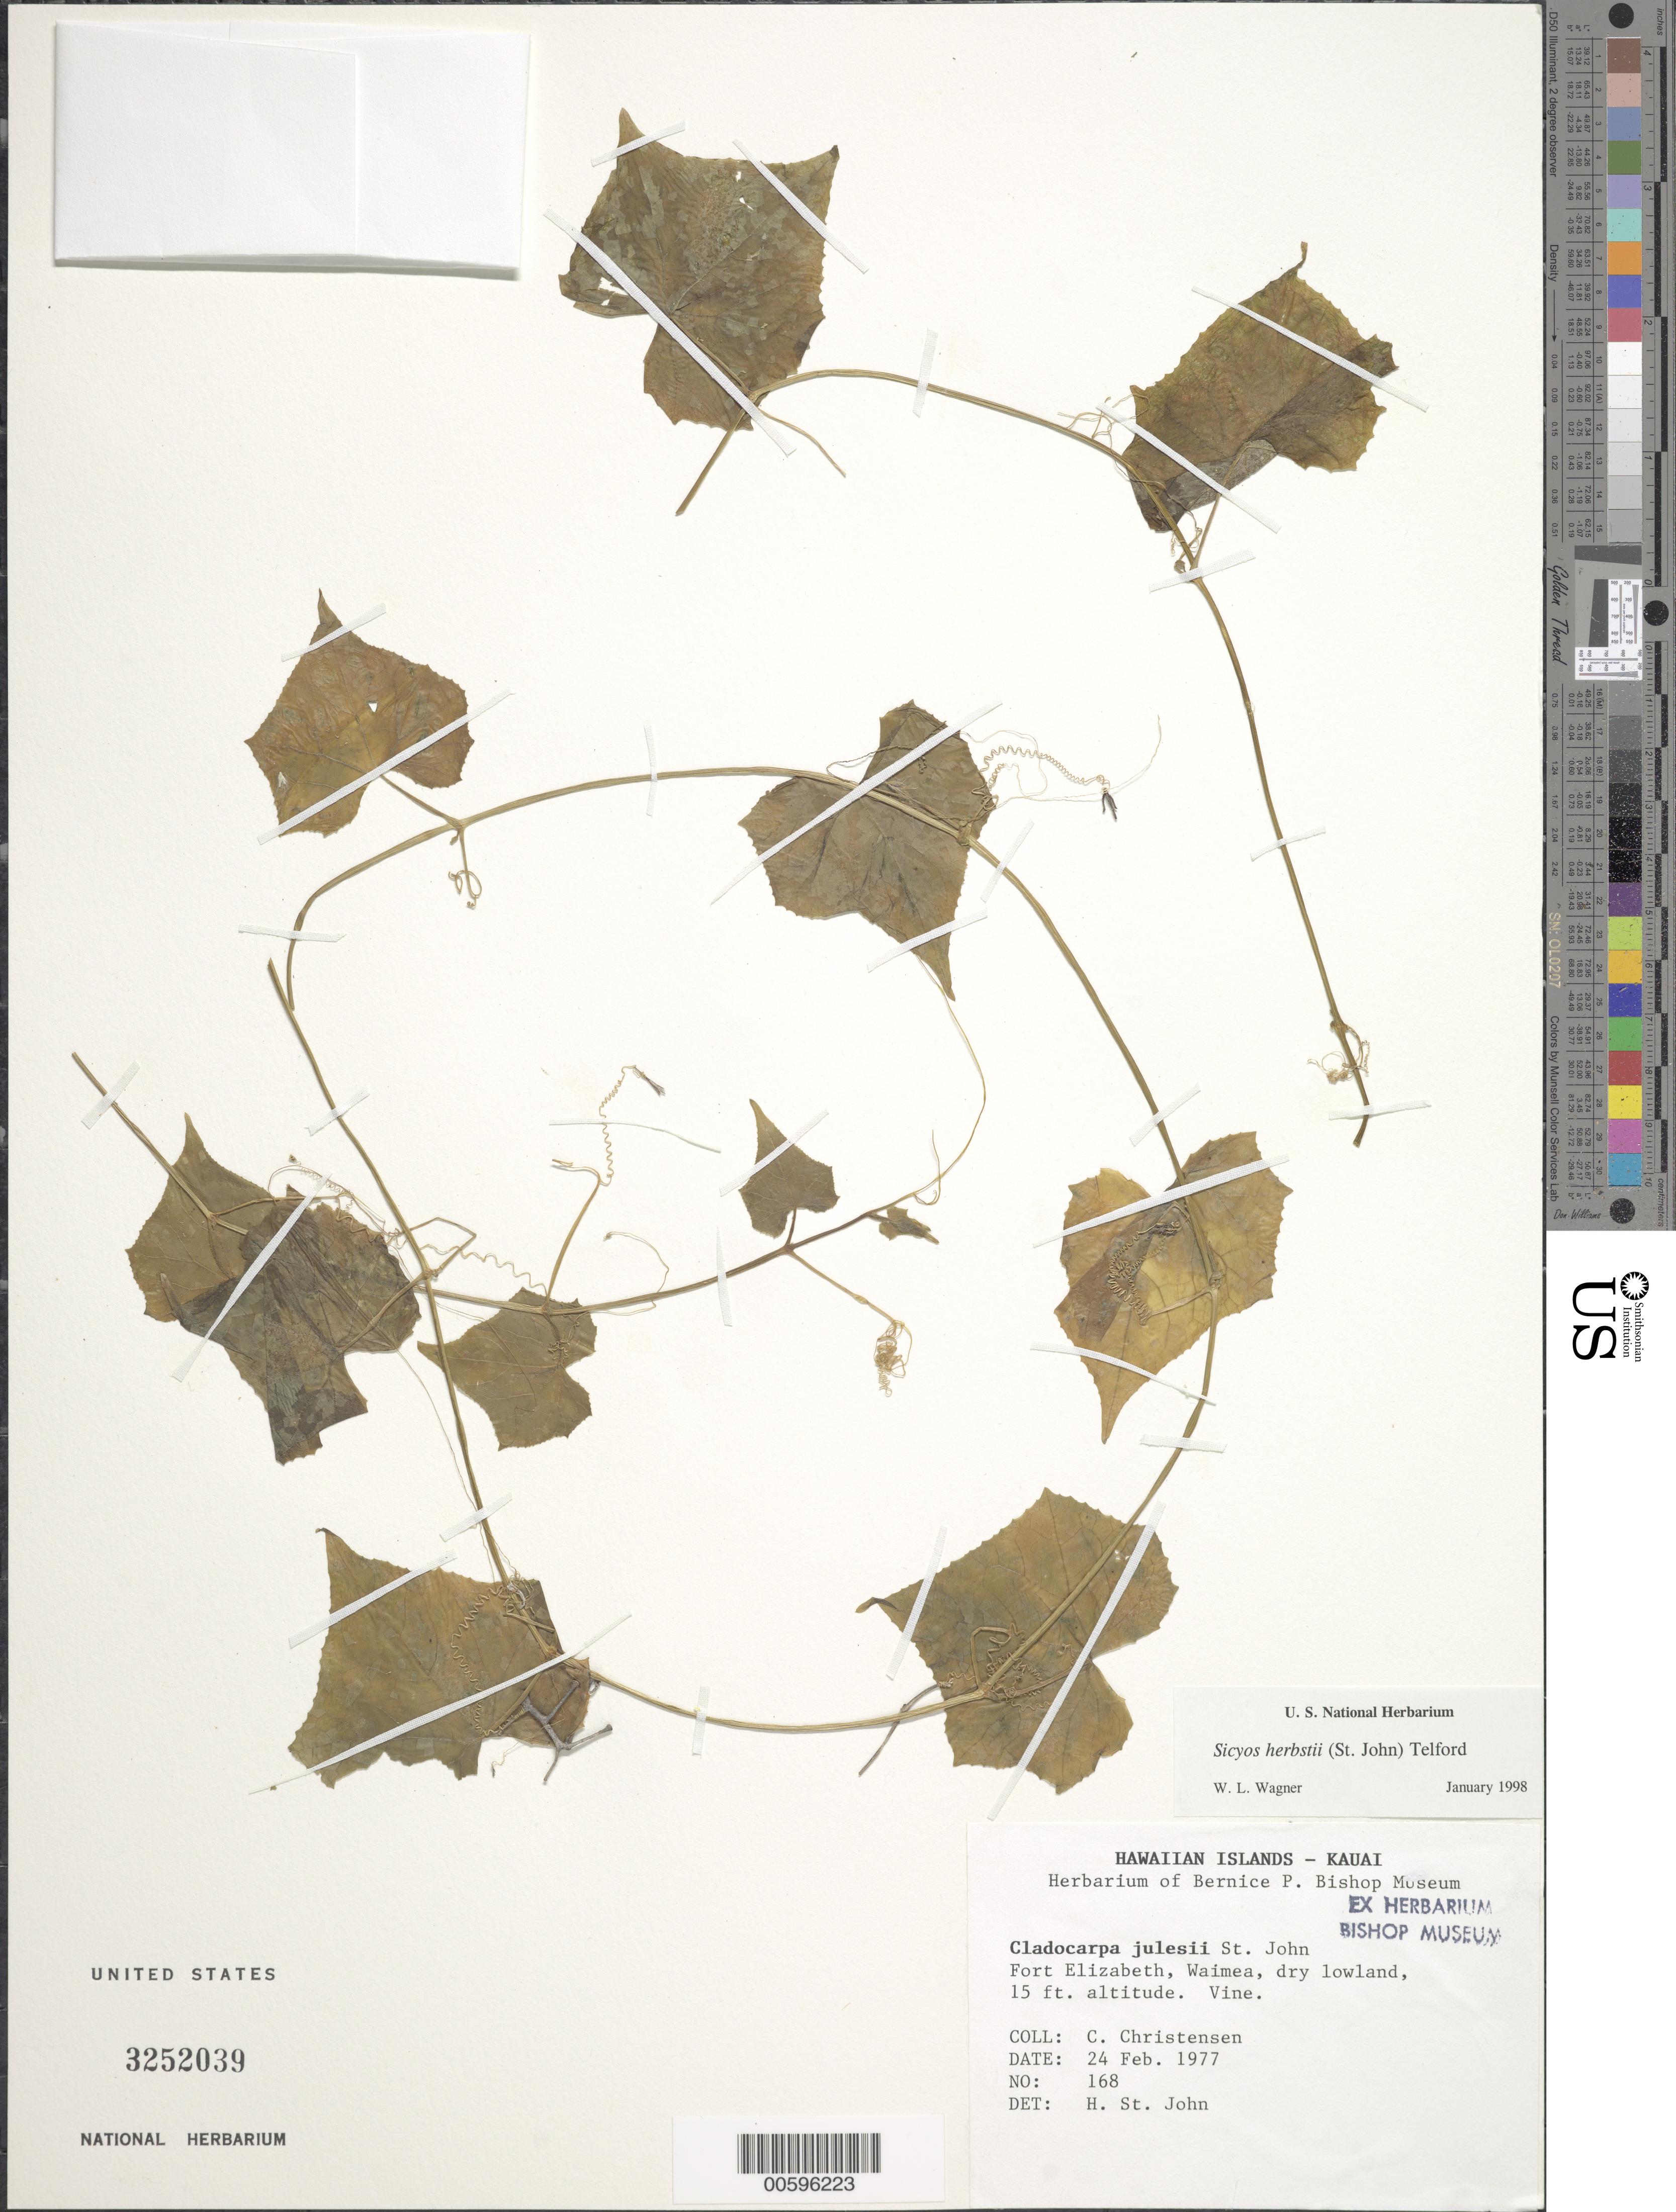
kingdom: Plantae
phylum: Tracheophyta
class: Magnoliopsida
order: Cucurbitales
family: Cucurbitaceae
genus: Sicyos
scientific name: Sicyos herbstii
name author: (H. St. John) Telford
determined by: Wagner, W. L., (BOT), Smithsonian Institution - National Museum of Natural History (UNITED STATES)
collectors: C. Christensen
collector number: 168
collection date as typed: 24 Feb 1977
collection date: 1977-02-24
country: United States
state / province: Hawaii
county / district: Kauai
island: Kaua'i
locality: Fort Elizabeth, Waimea.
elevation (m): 5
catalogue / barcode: US 3252039